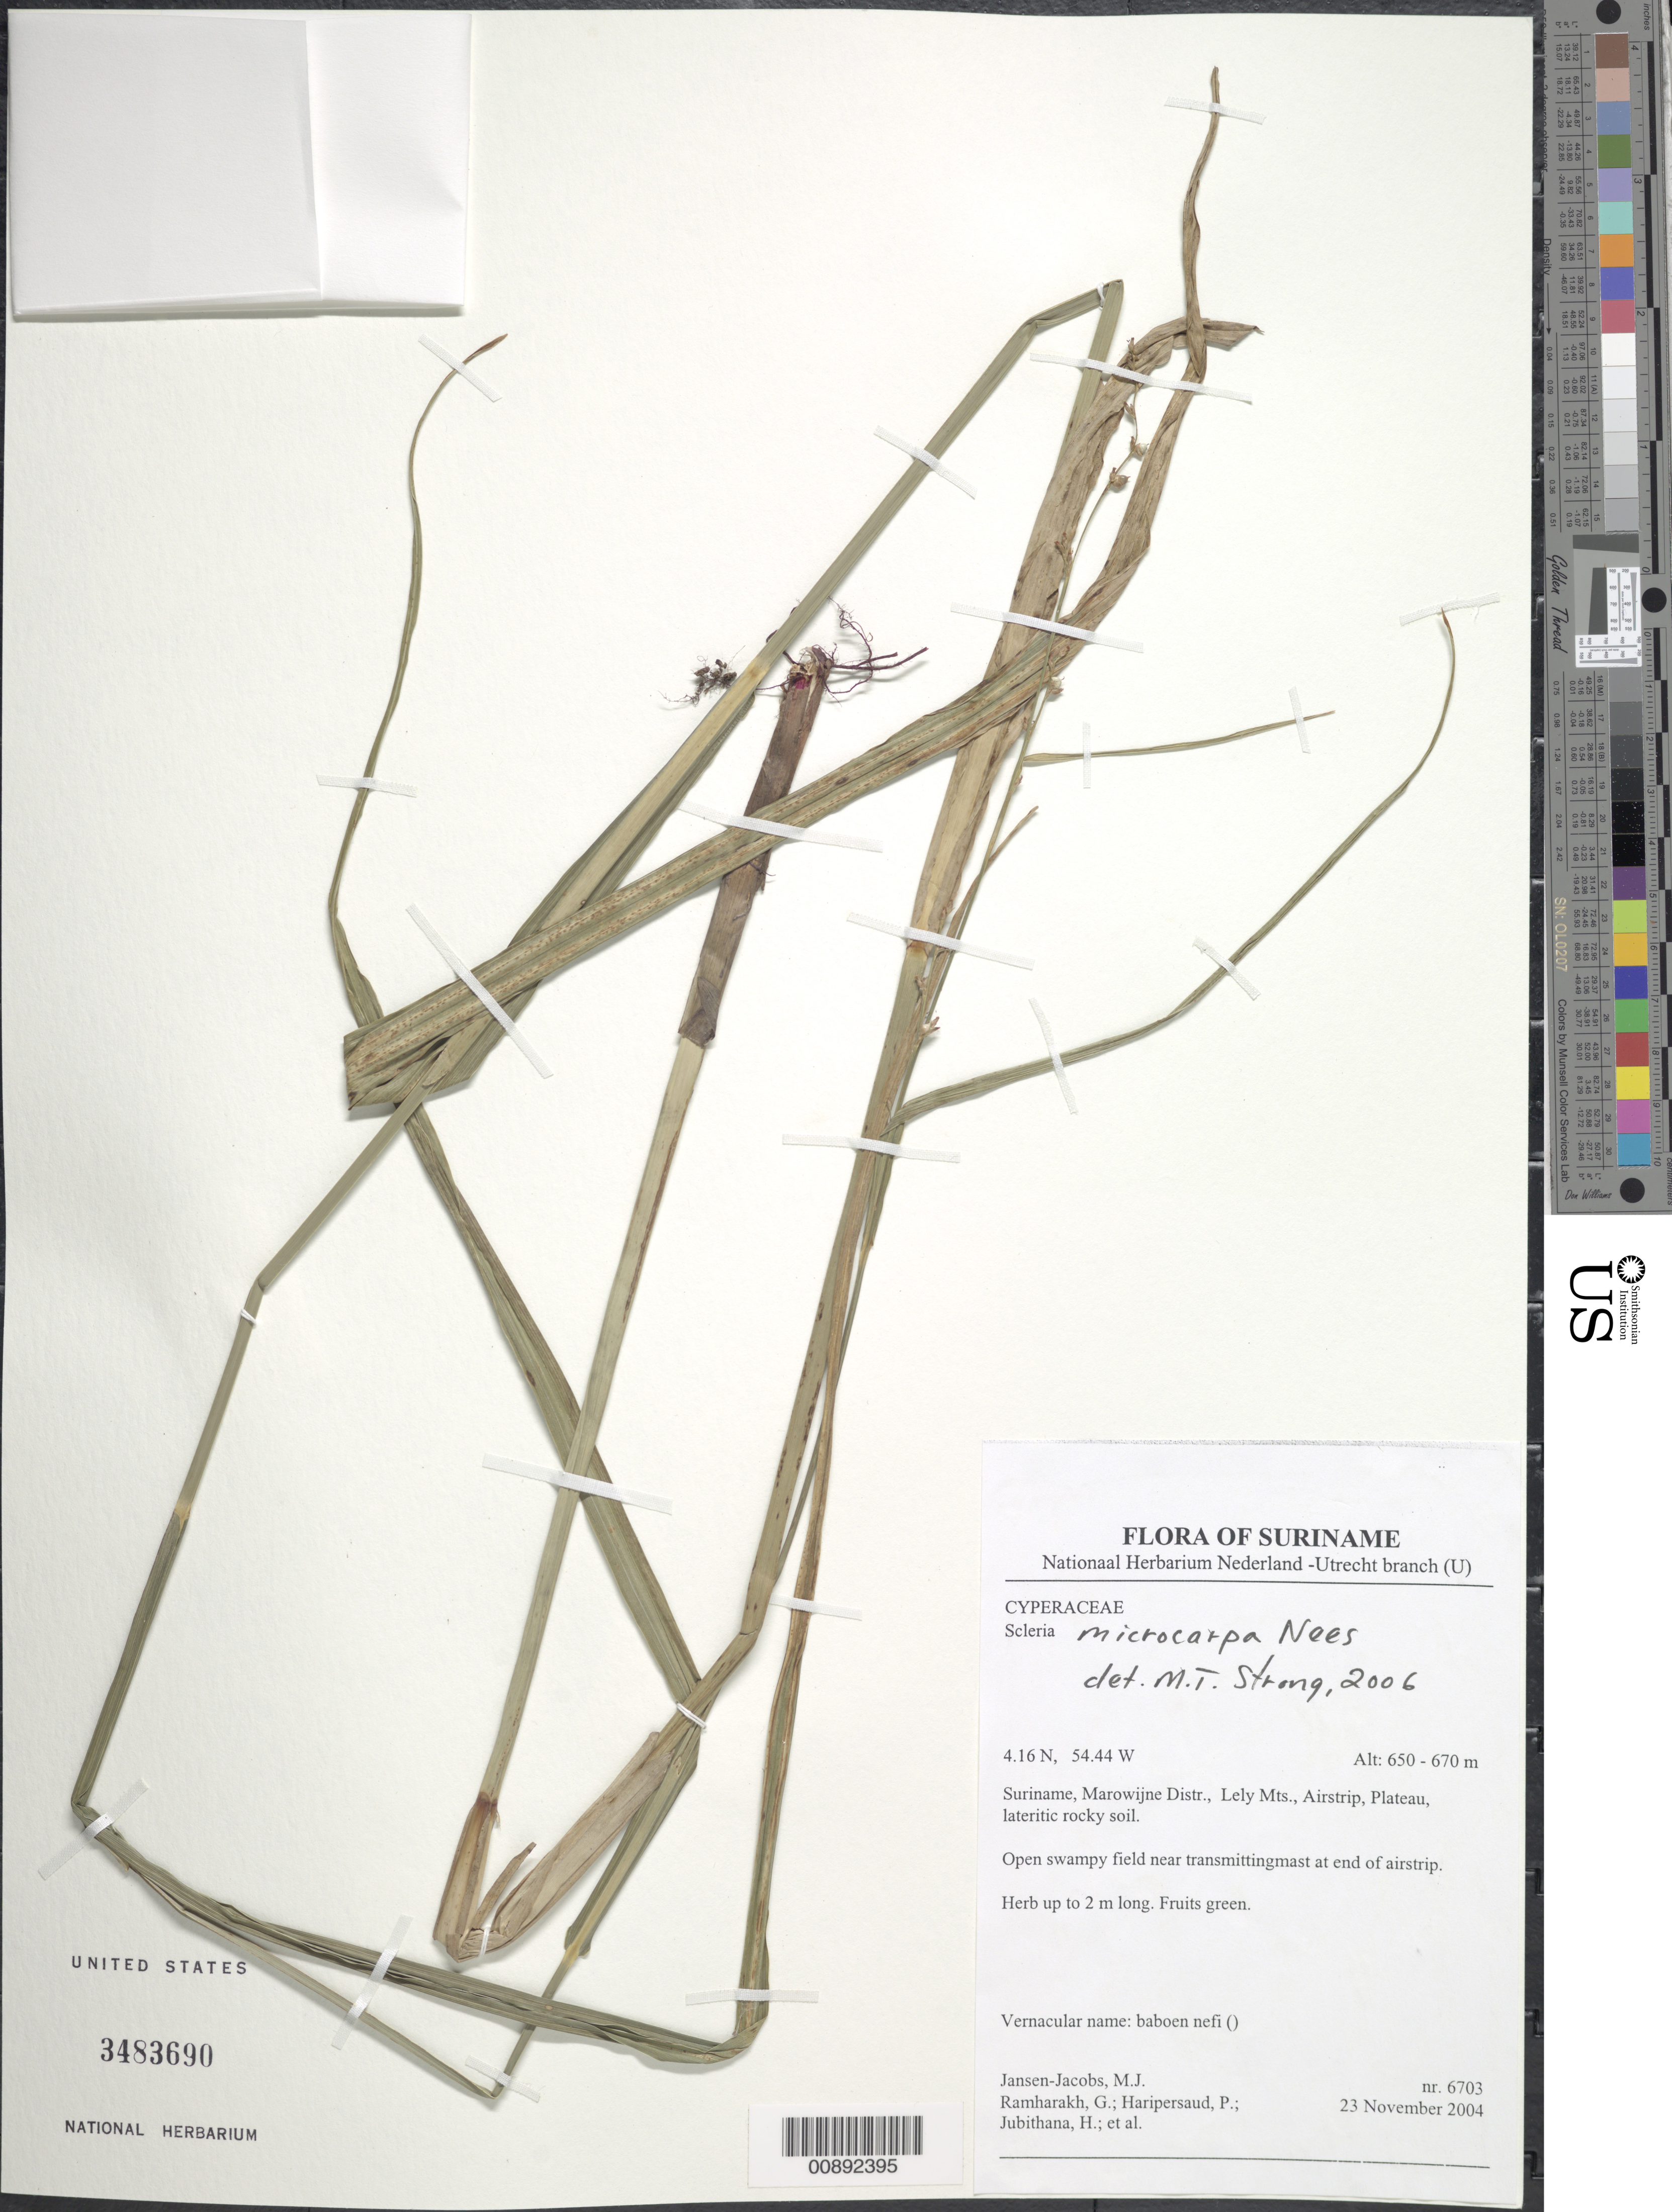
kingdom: Plantae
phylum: Tracheophyta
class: Liliopsida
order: Poales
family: Cyperaceae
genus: Scleria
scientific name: Scleria microcarpa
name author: Nees ex Kunth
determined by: Strong, M. T., (US), Smithsonian Institution - National Museum of Natural History (UNITED STATES)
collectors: M. J. Jansen-Jacobs et al.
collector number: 6703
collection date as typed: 23-Nov-04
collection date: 2004-11-23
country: Suriname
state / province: Marowijne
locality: Lely Mts, Airstrip, Plateau; near transmitting mast at end of airstrip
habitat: Open swampy field; lateritic rocky soil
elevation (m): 650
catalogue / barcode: US 3483690